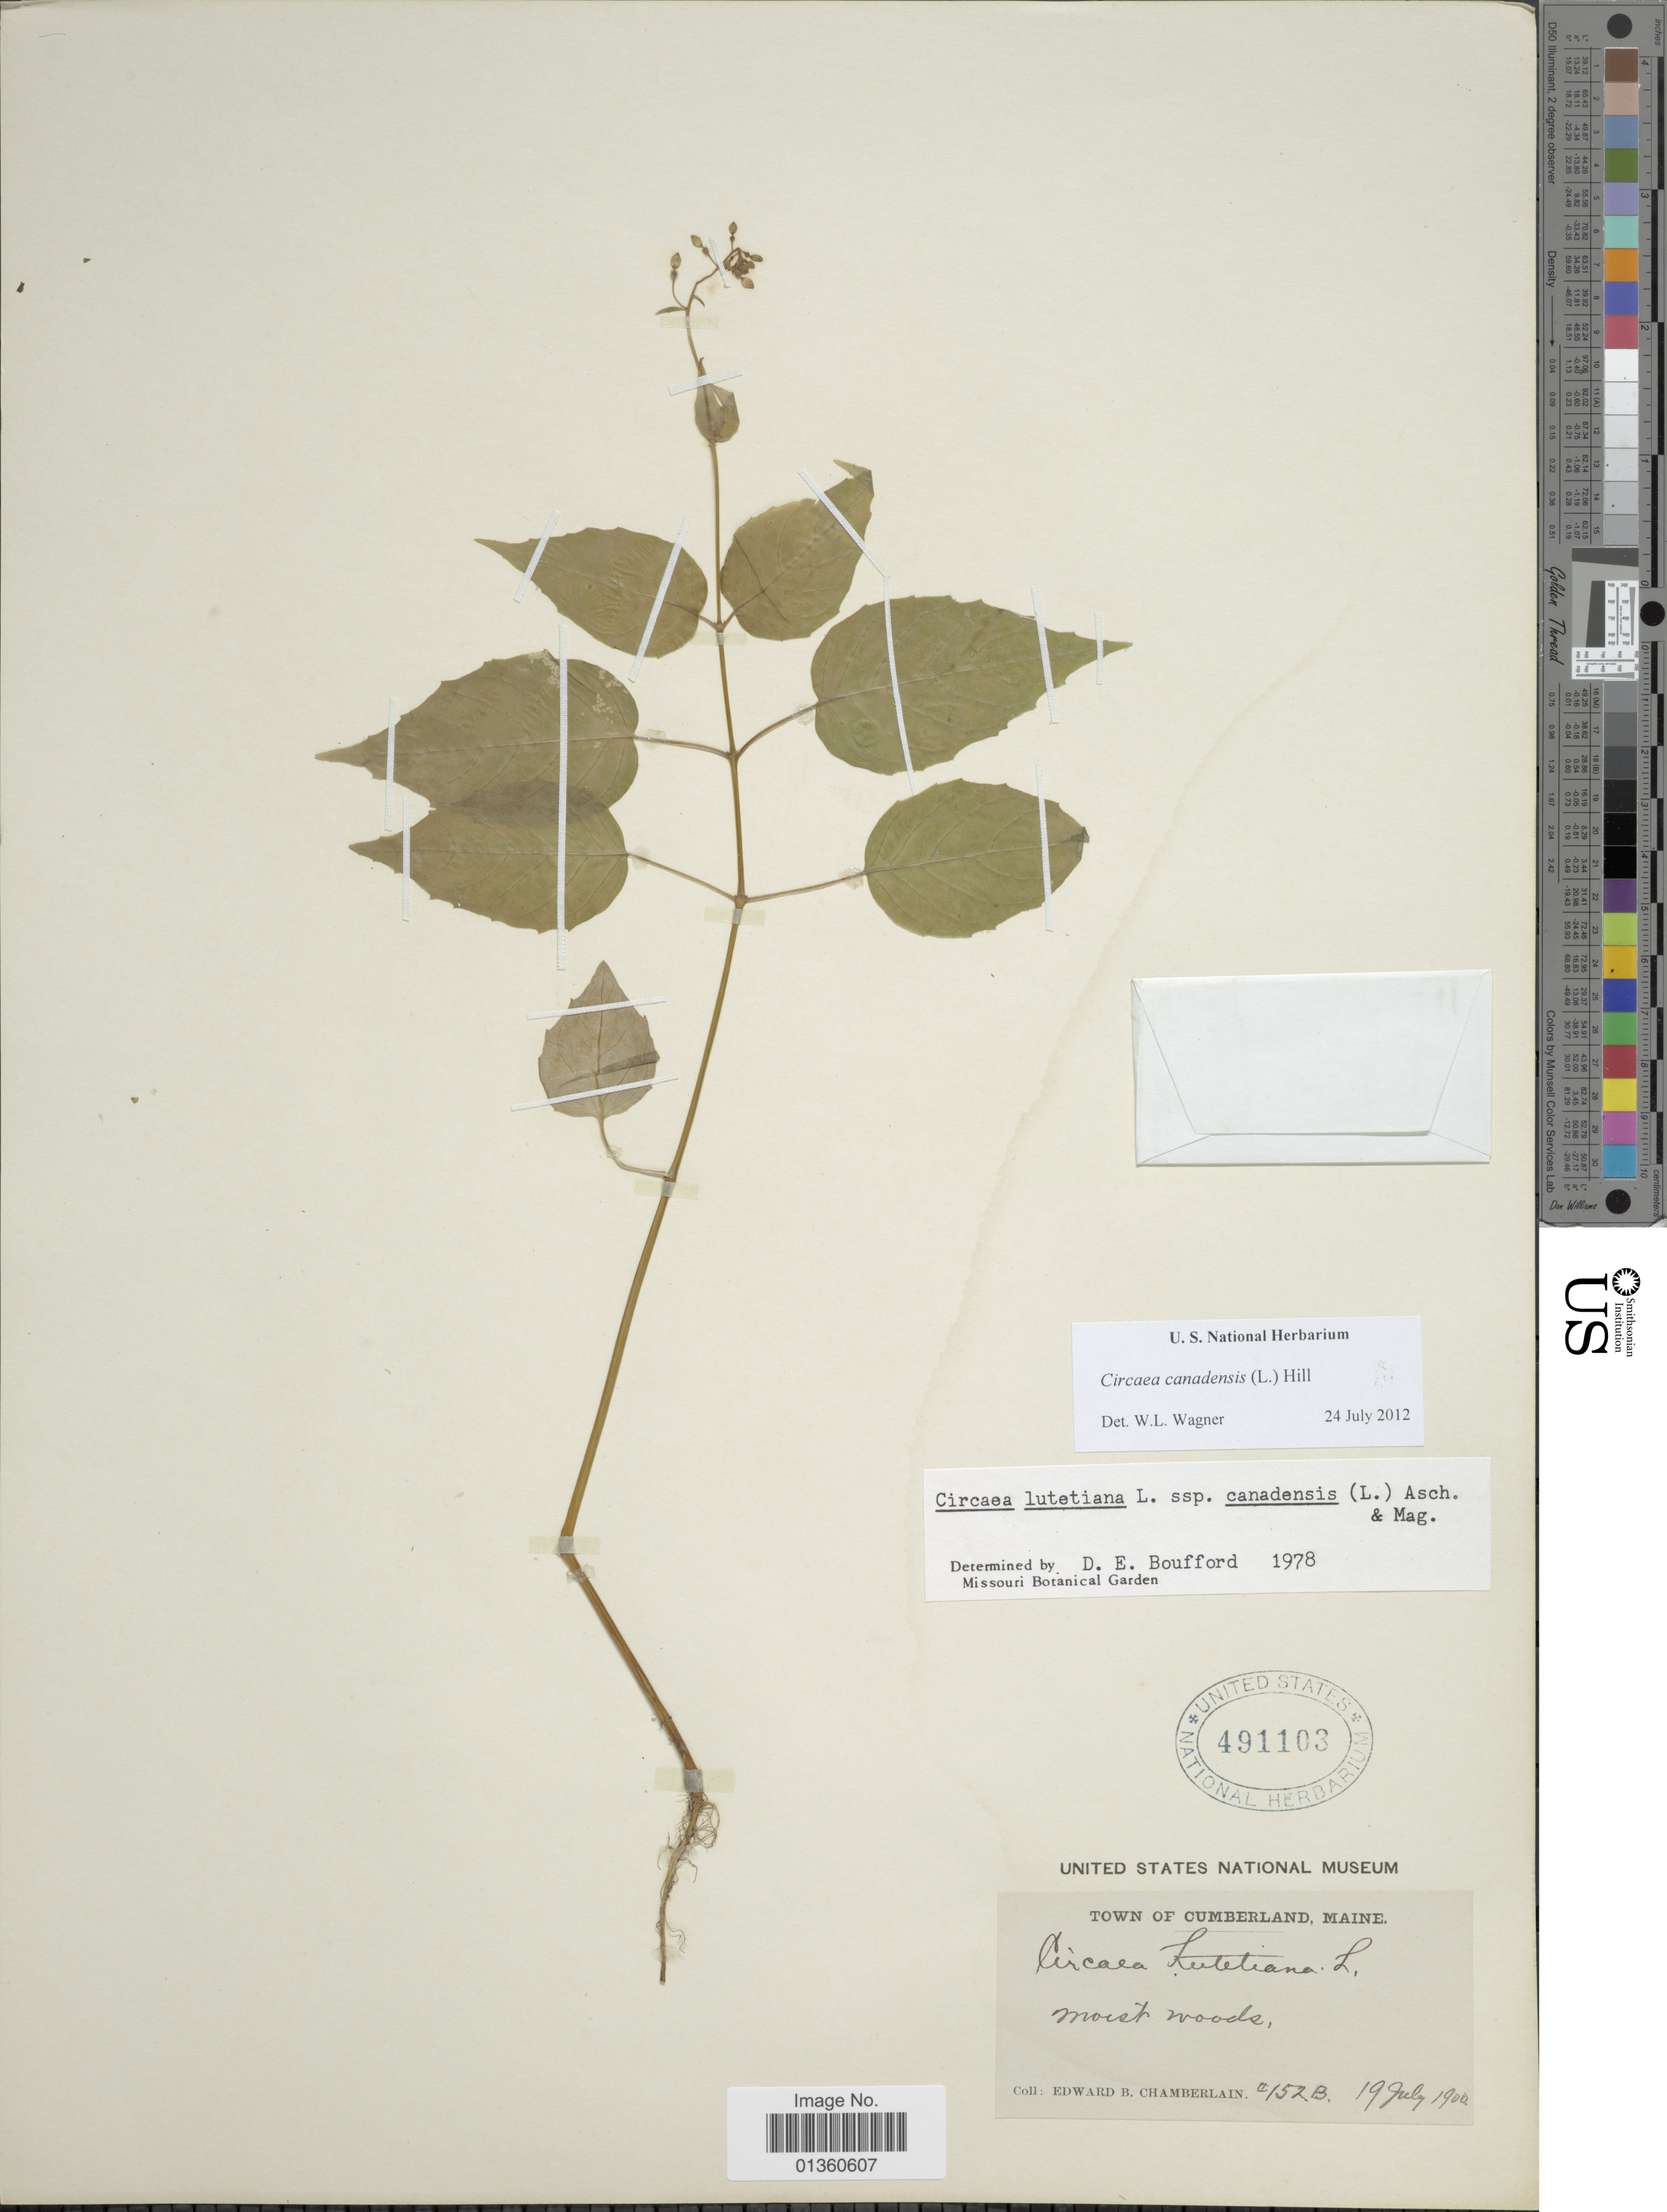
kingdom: Plantae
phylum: Tracheophyta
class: Magnoliopsida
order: Myrtales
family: Onagraceae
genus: Circaea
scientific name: Circaea canadensis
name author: (L.) Hill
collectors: E. Chamberlain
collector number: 152B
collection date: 1900-07-19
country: United States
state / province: Maine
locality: Town of Cumberland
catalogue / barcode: US 491103